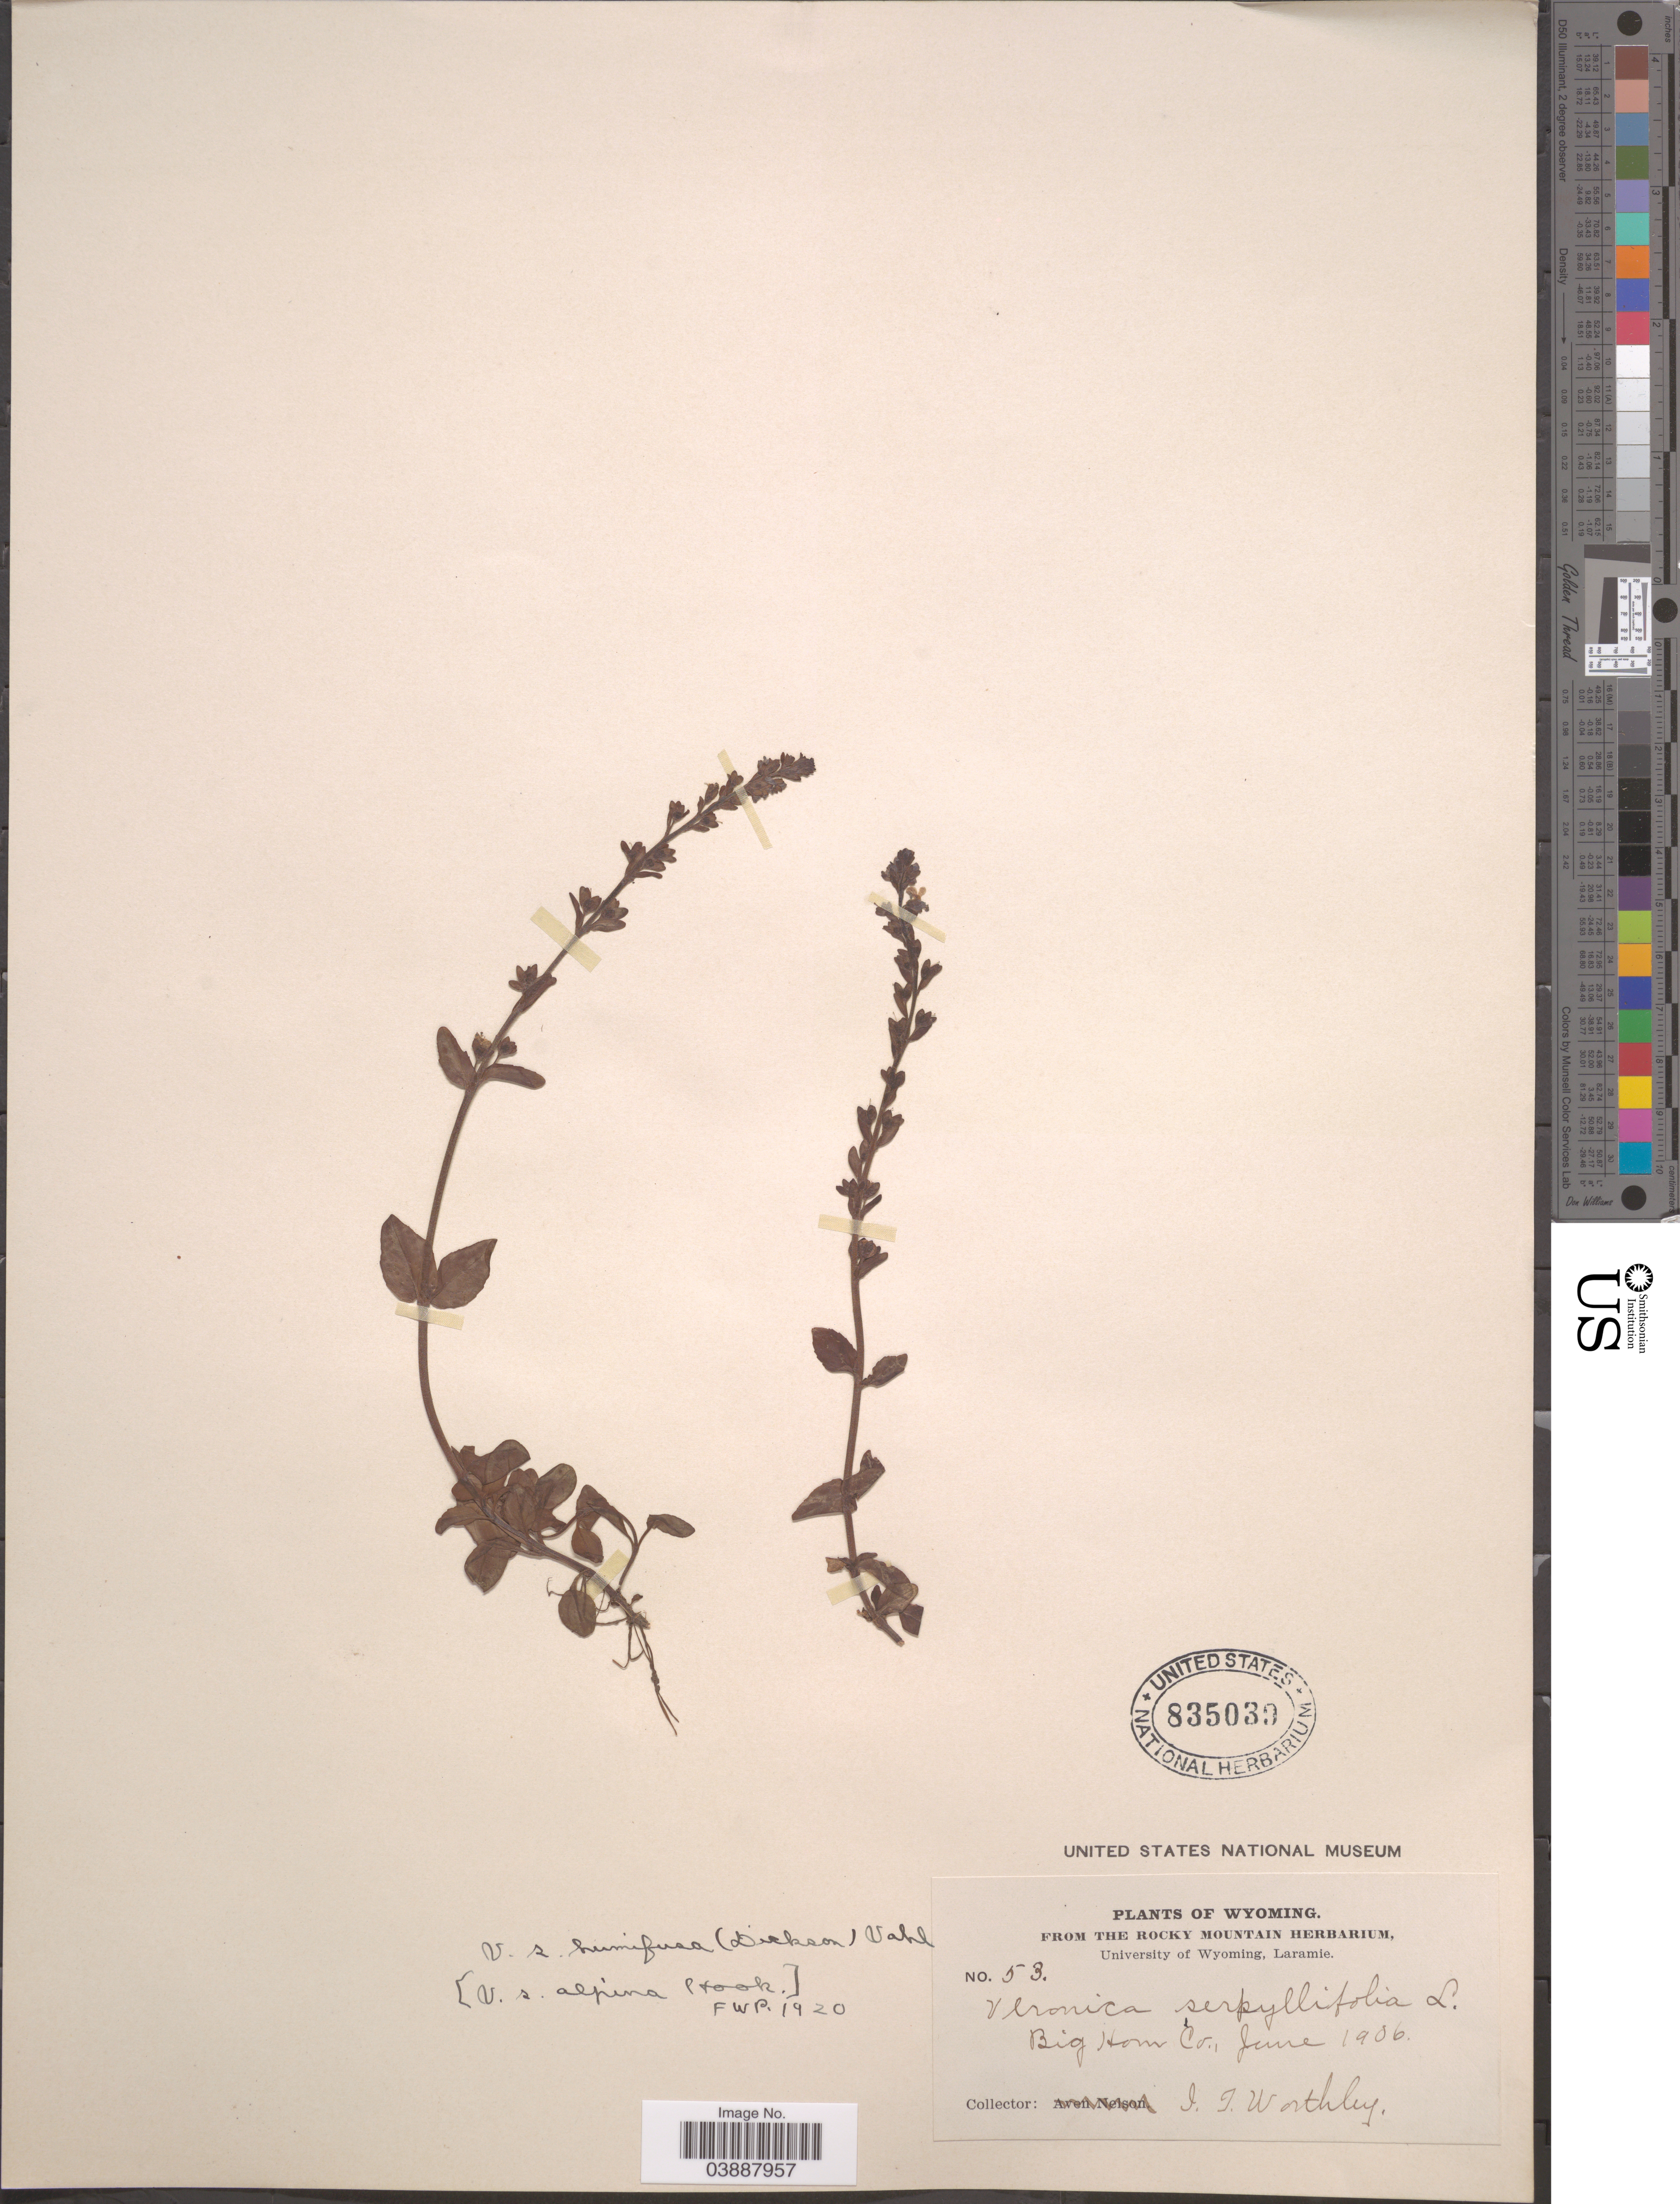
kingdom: Plantae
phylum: Tracheophyta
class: Magnoliopsida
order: Lamiales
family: Plantaginaceae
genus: Veronica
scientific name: Veronica serpyllifolia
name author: L.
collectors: I. Worthley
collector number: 53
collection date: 1906-06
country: United States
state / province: Wyoming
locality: Big Horn Co.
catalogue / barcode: US 835039